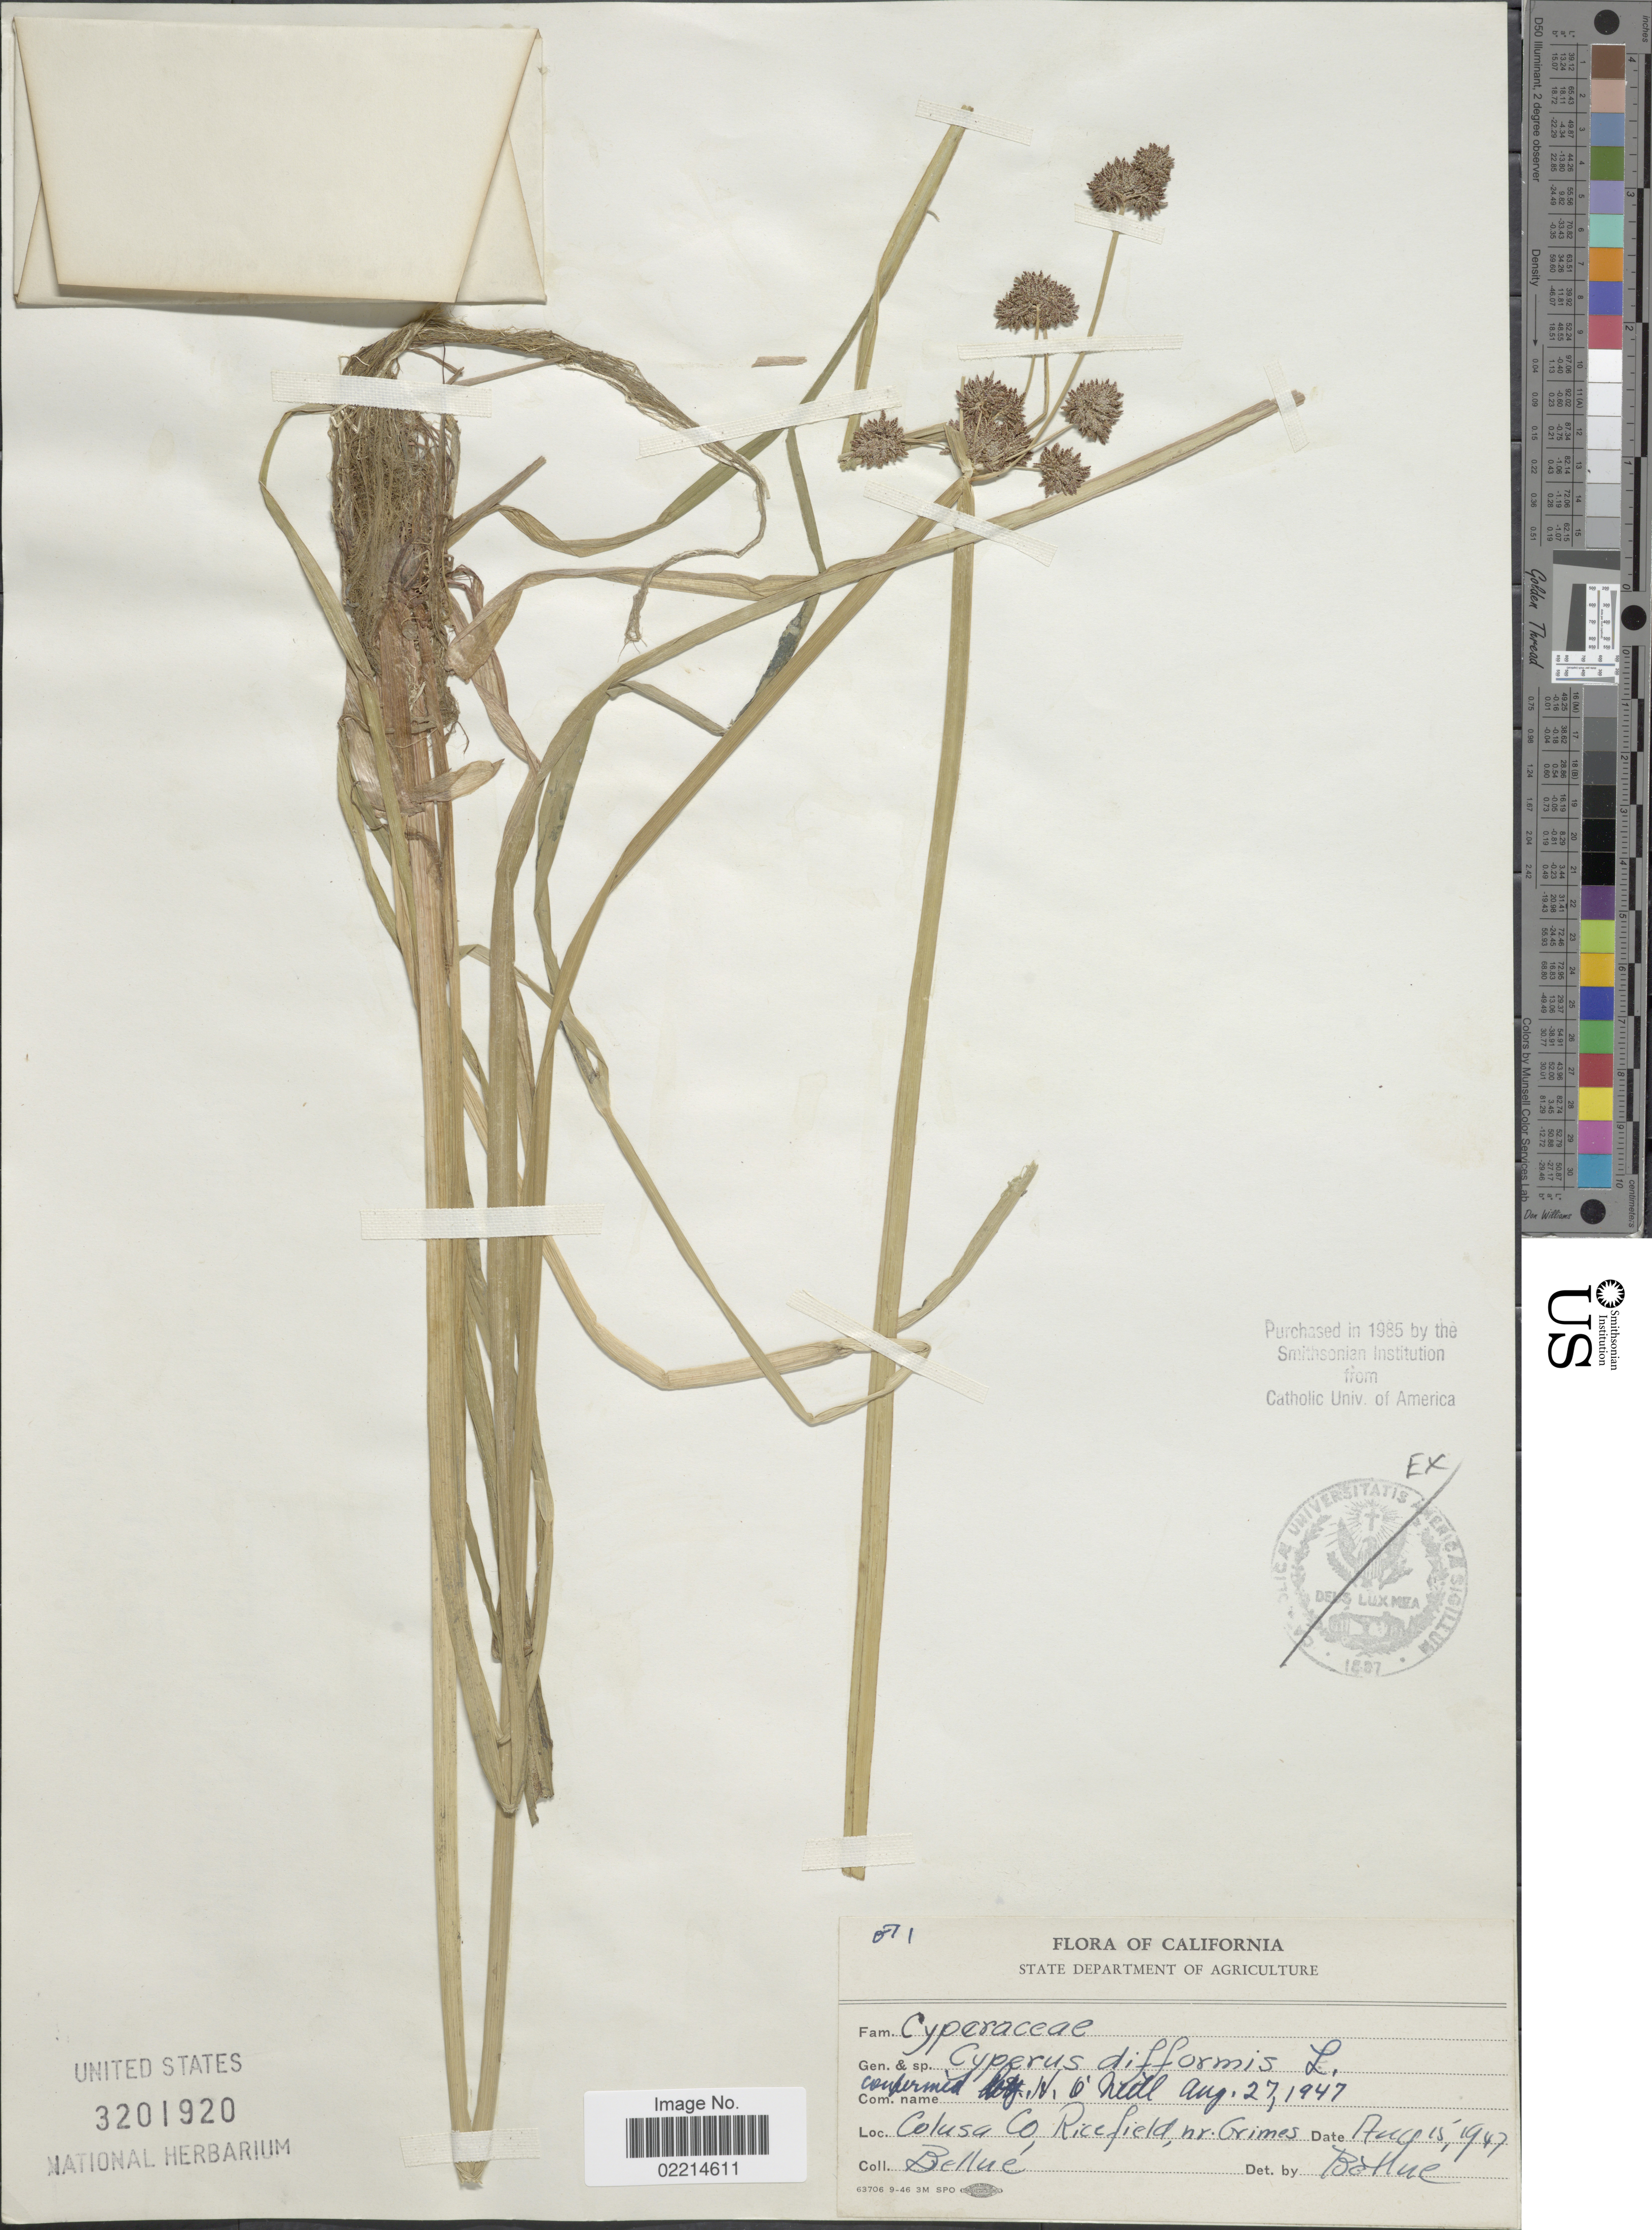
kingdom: Plantae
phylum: Tracheophyta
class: Liliopsida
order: Poales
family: Cyperaceae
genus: Cyperus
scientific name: Cyperus difformis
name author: L.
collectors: Bellue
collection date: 1947-08-15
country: United States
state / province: California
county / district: Colusa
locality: Colusa Co, Rice field, nr. Grimes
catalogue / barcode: US 3201920